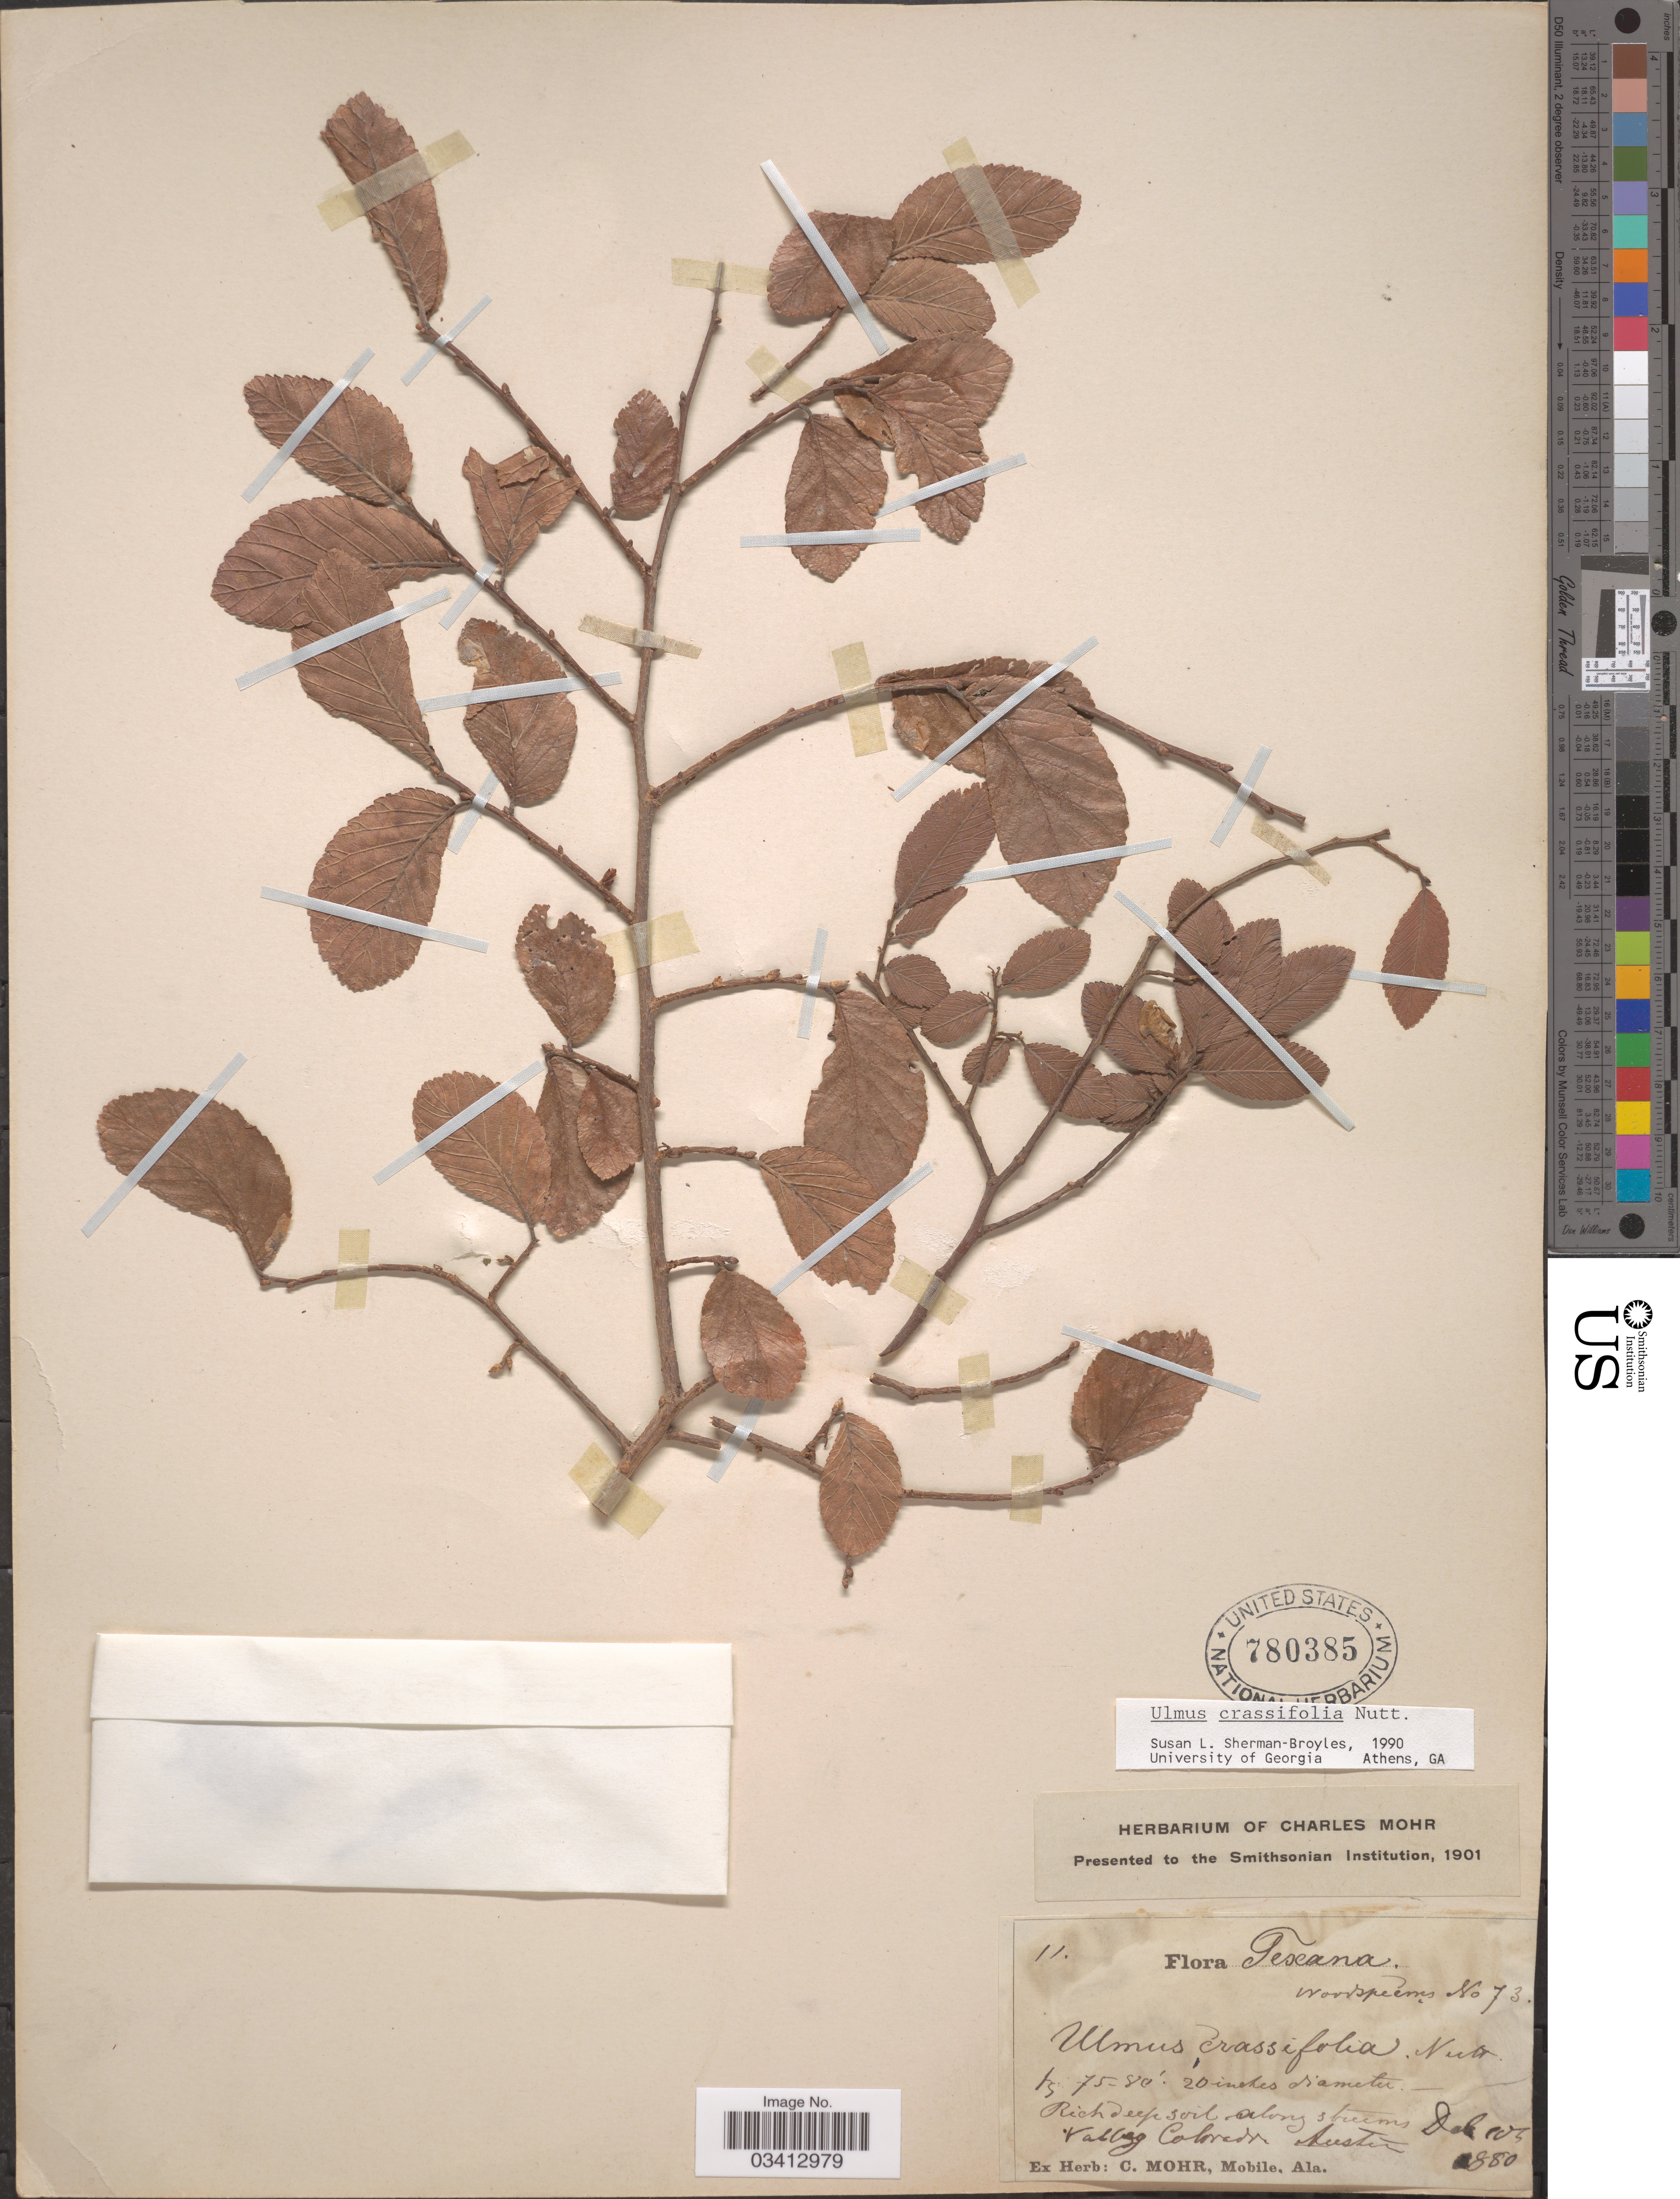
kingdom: Plantae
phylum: Tracheophyta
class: Magnoliopsida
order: Rosales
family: Ulmaceae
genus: Ulmus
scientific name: Ulmus crassifolia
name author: Nutt.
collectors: ex herb. C. Mohr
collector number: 11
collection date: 1880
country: United States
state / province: Texas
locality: Valley Colorado. Austin.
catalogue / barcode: US 780385